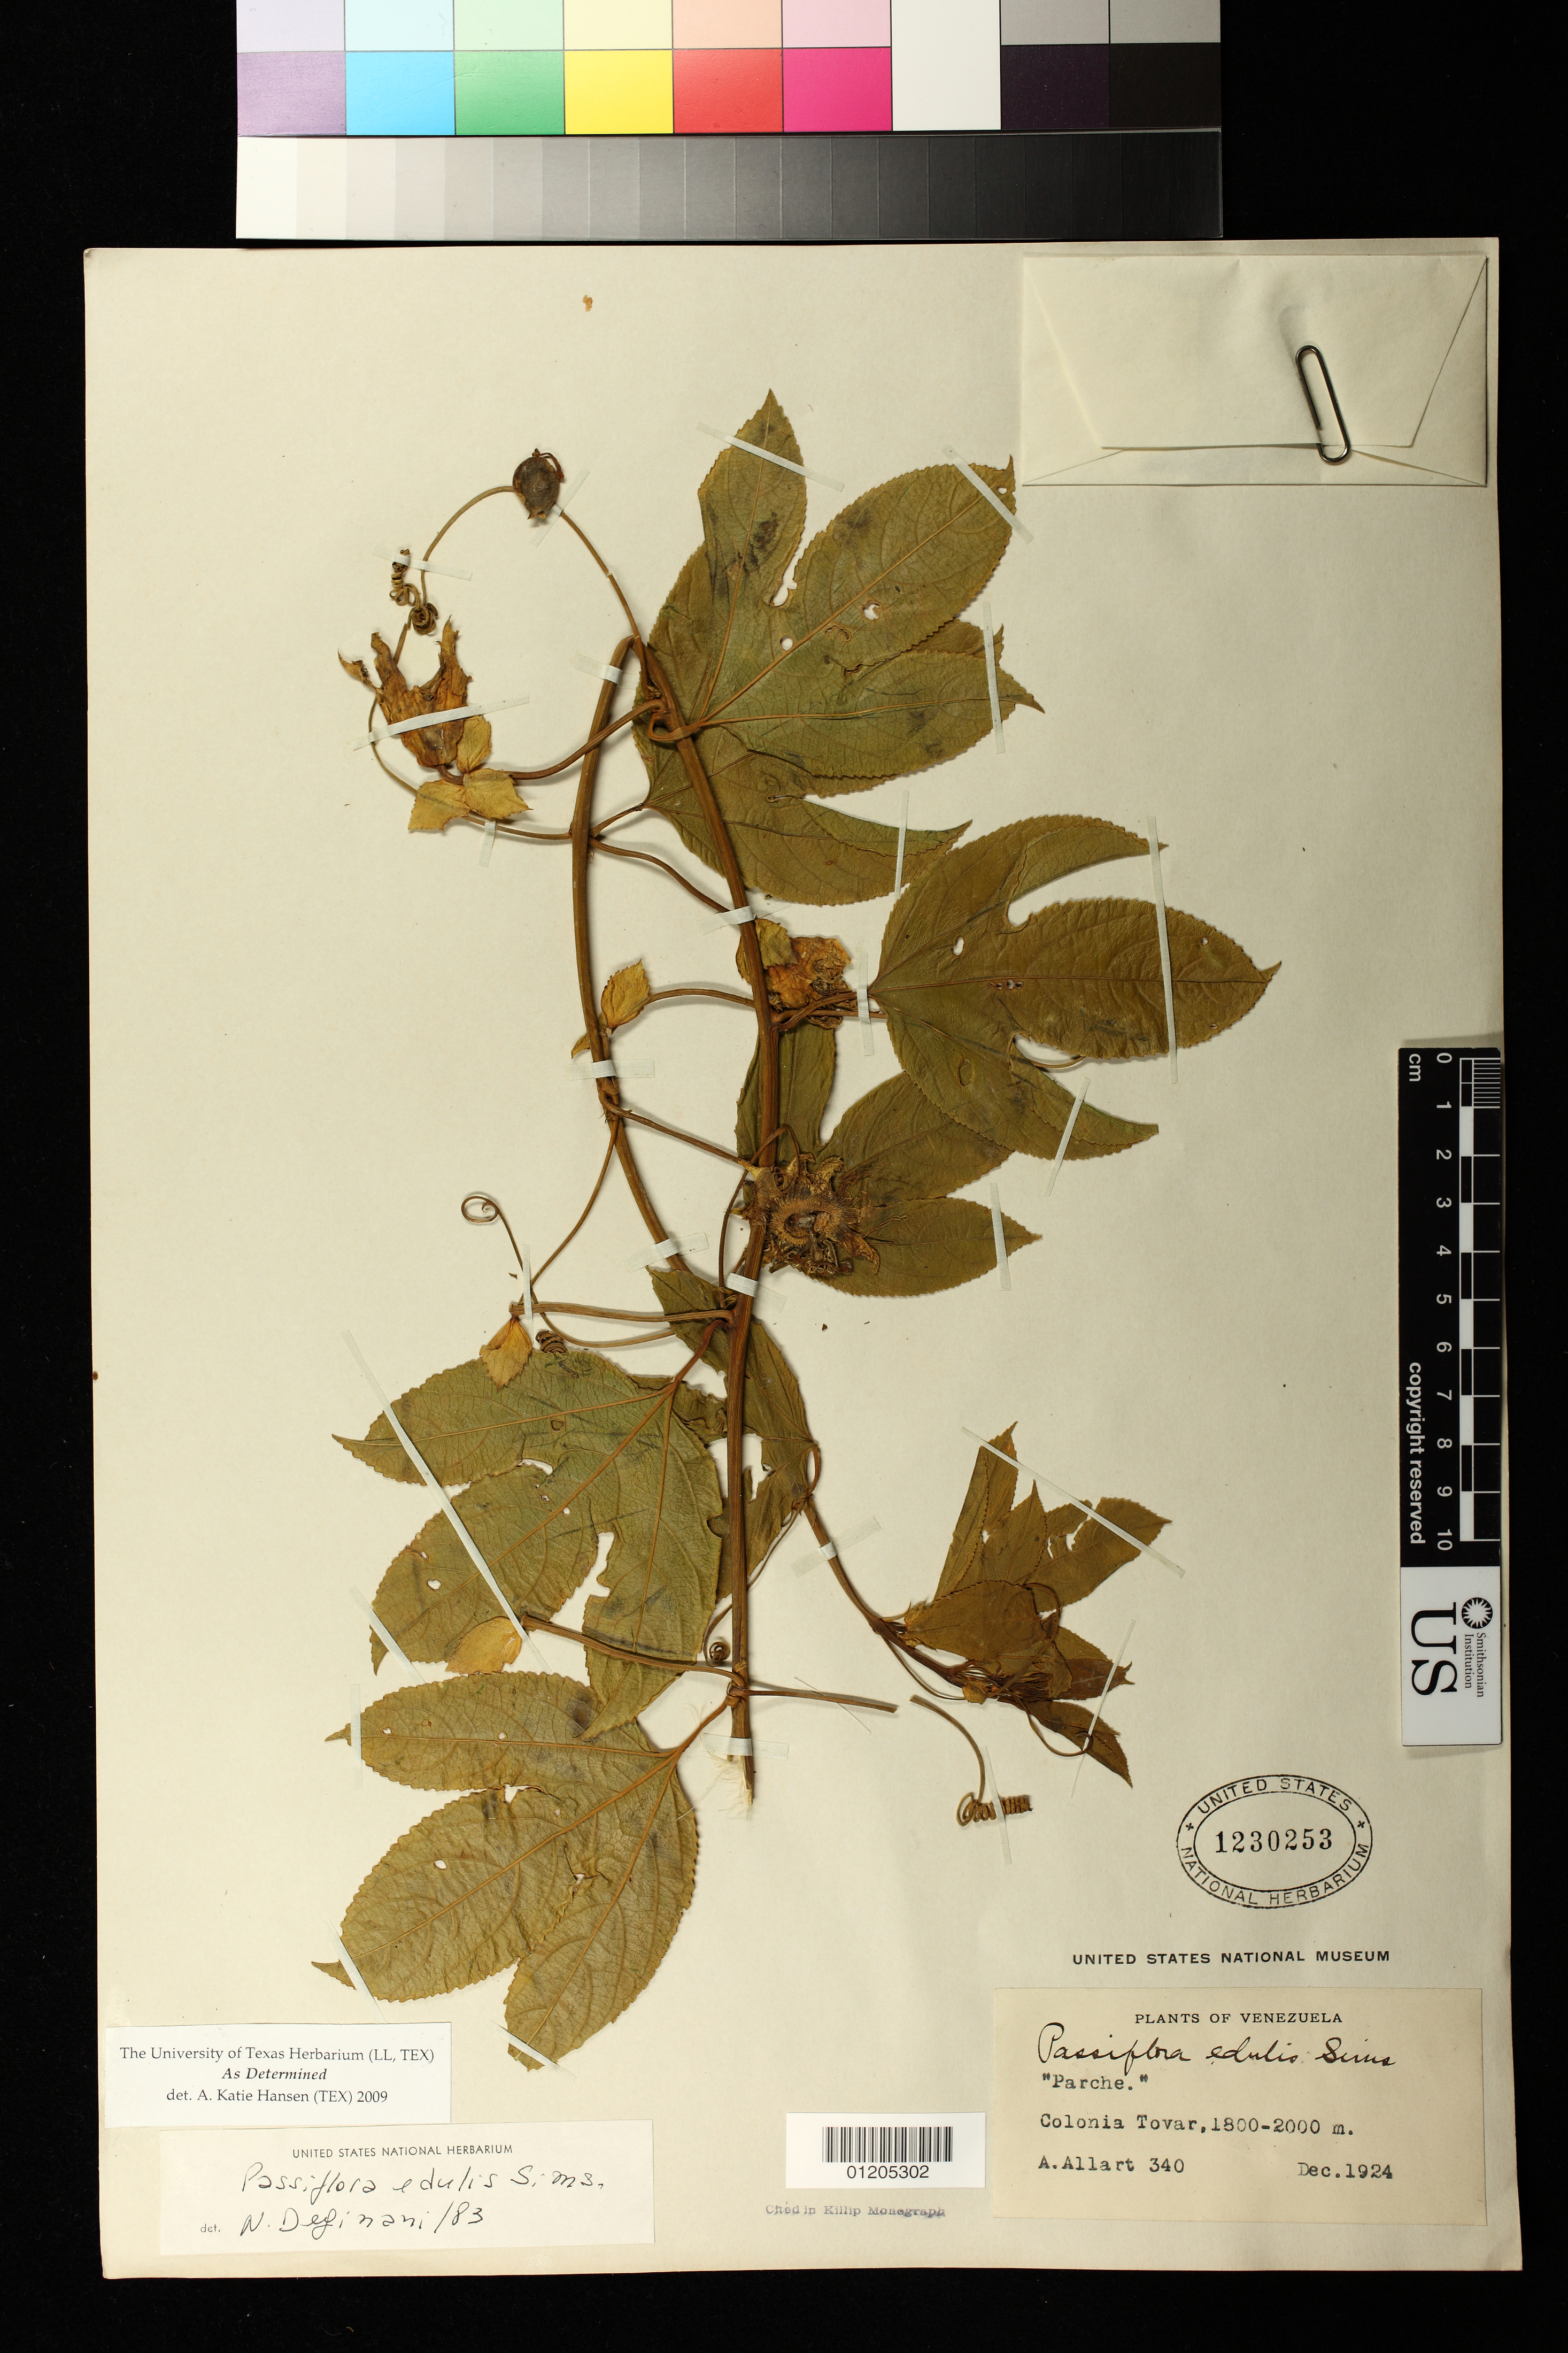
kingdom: Plantae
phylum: Tracheophyta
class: Magnoliopsida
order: Malpighiales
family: Passifloraceae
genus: Passiflora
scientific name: Passiflora edulis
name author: Sims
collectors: A. Allart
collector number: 340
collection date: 1924-12-01/1924-12-31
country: Venezuela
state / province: Aragua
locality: Colonia Tovar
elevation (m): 1800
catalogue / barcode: US 1230253